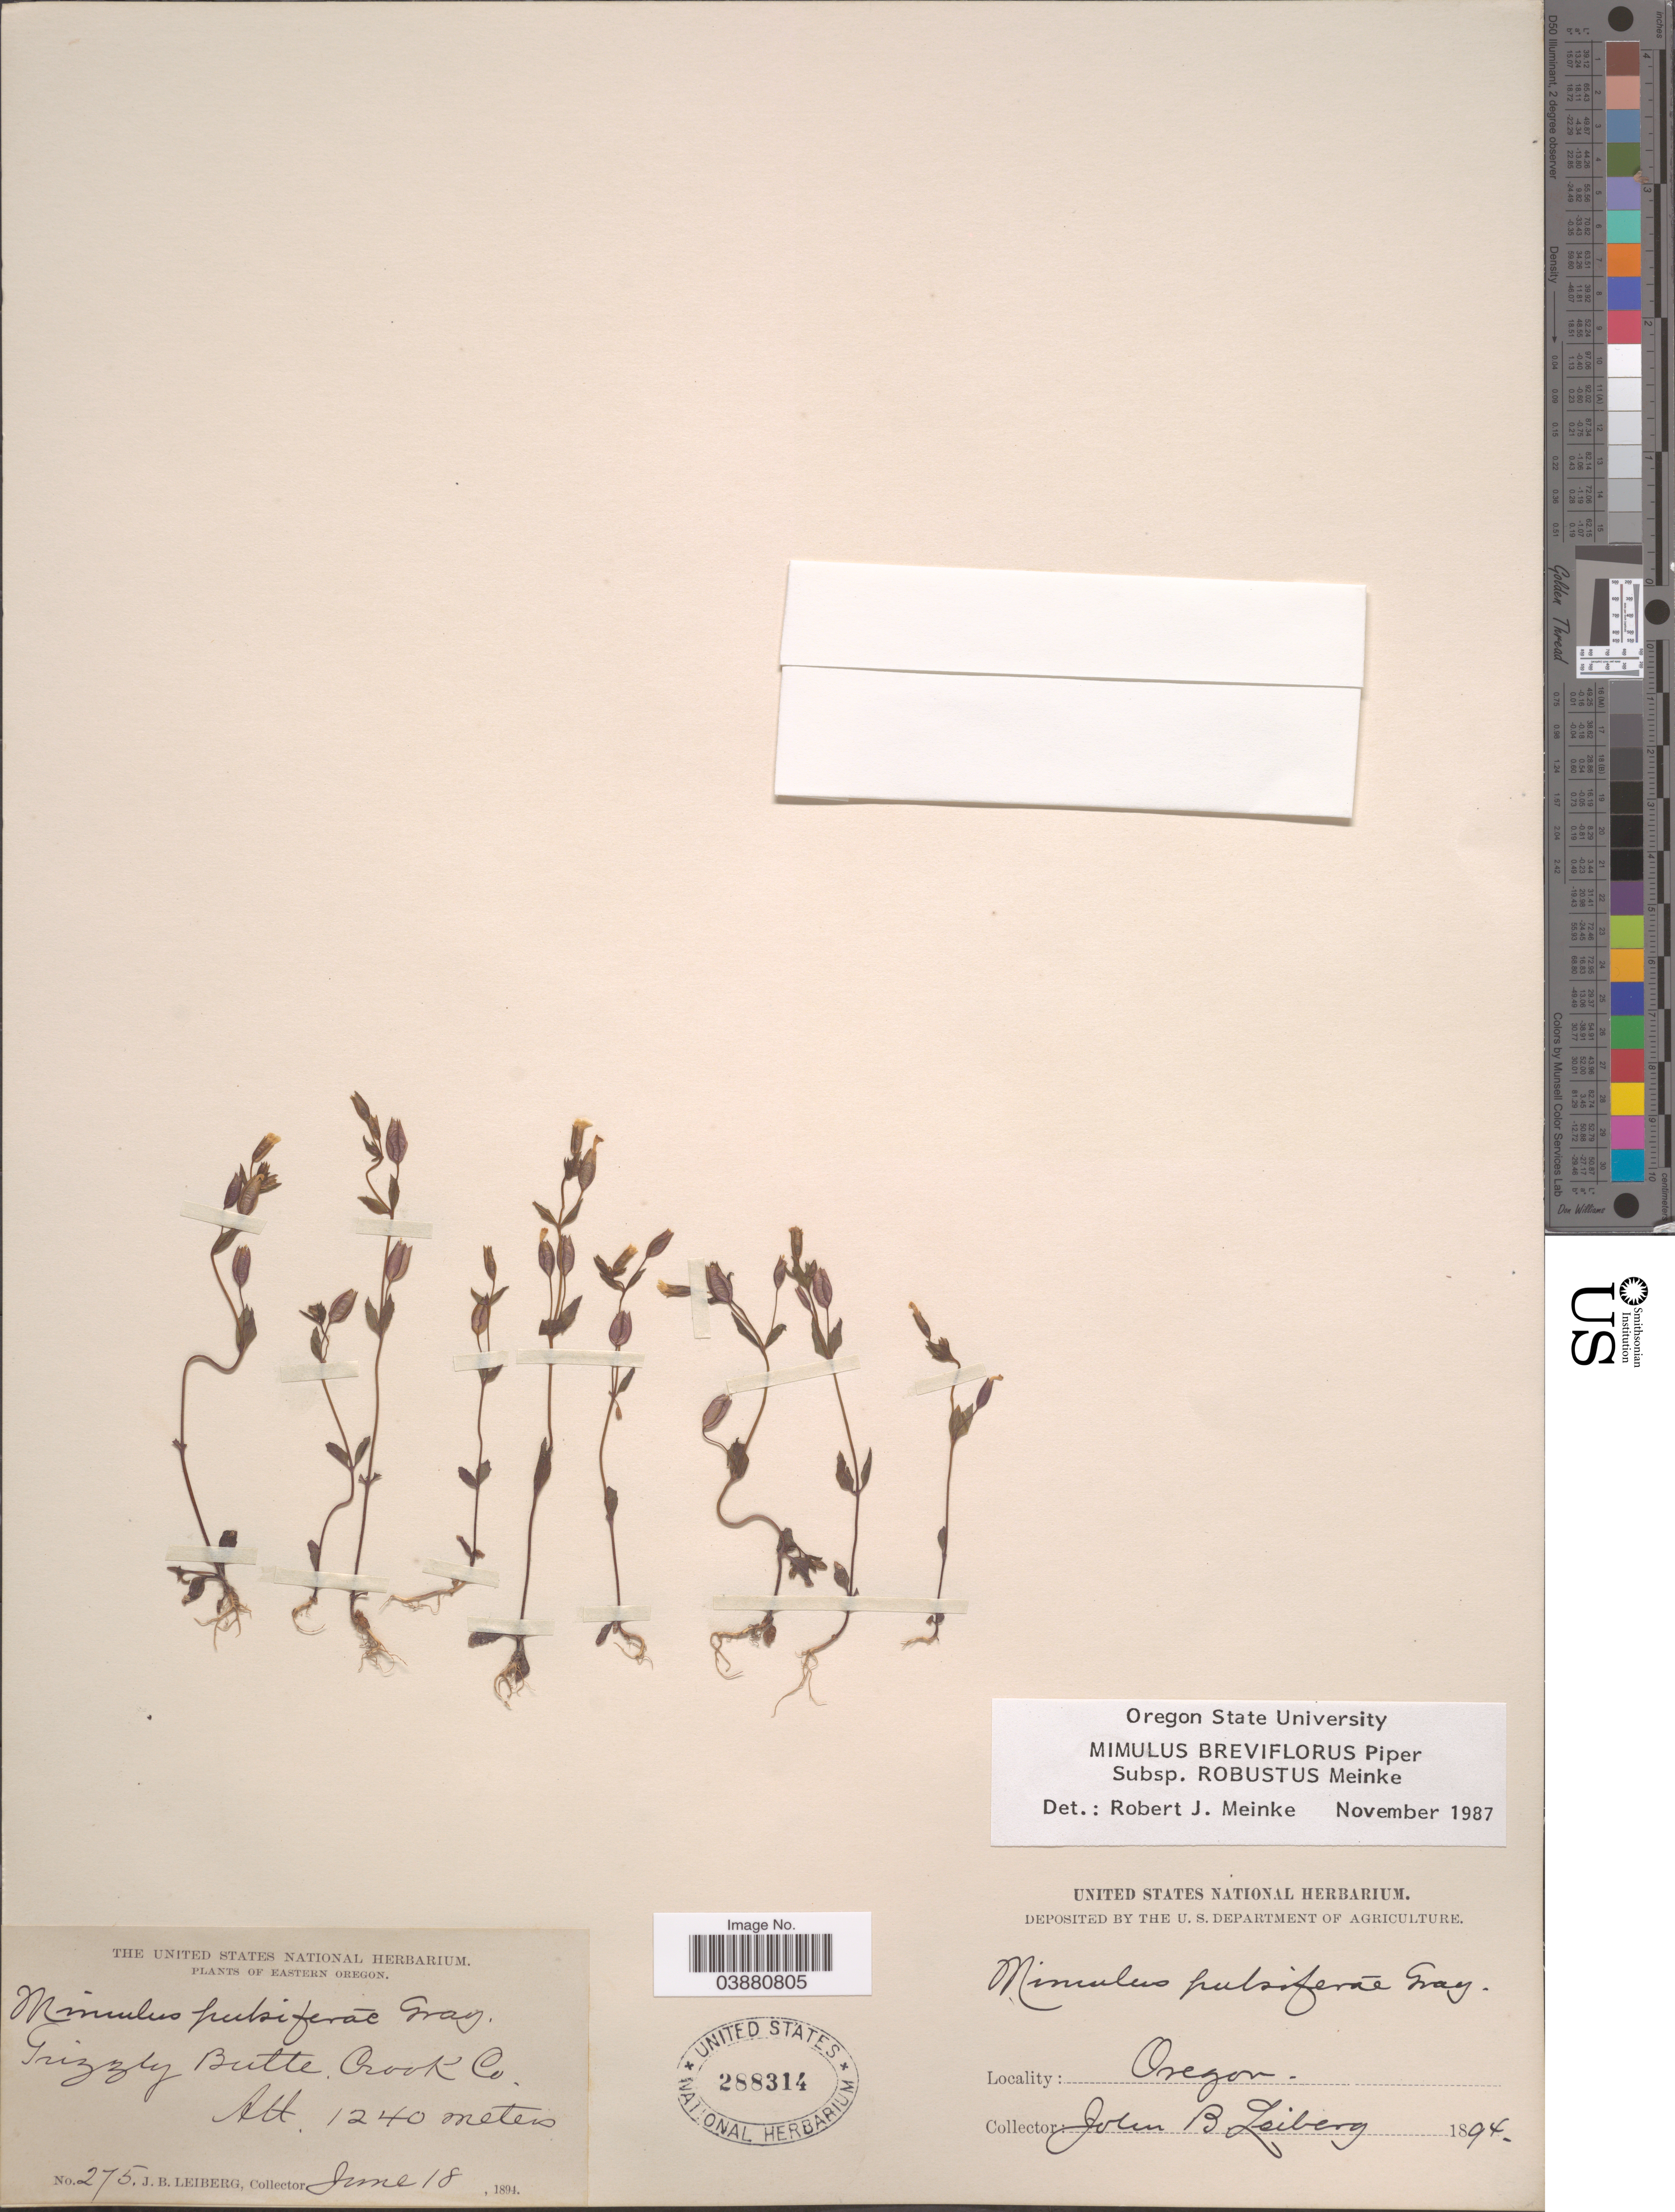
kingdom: Plantae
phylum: Tracheophyta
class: Magnoliopsida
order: Lamiales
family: Phrymaceae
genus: Mimulus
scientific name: Mimulus breviflorus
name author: Piper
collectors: J. B. Leiberg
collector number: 275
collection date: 1894-06-18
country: United States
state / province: Oregon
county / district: Crook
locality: Eastern Oregon. Trizzly Butte, Crook Co.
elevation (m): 1240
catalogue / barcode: US 288314